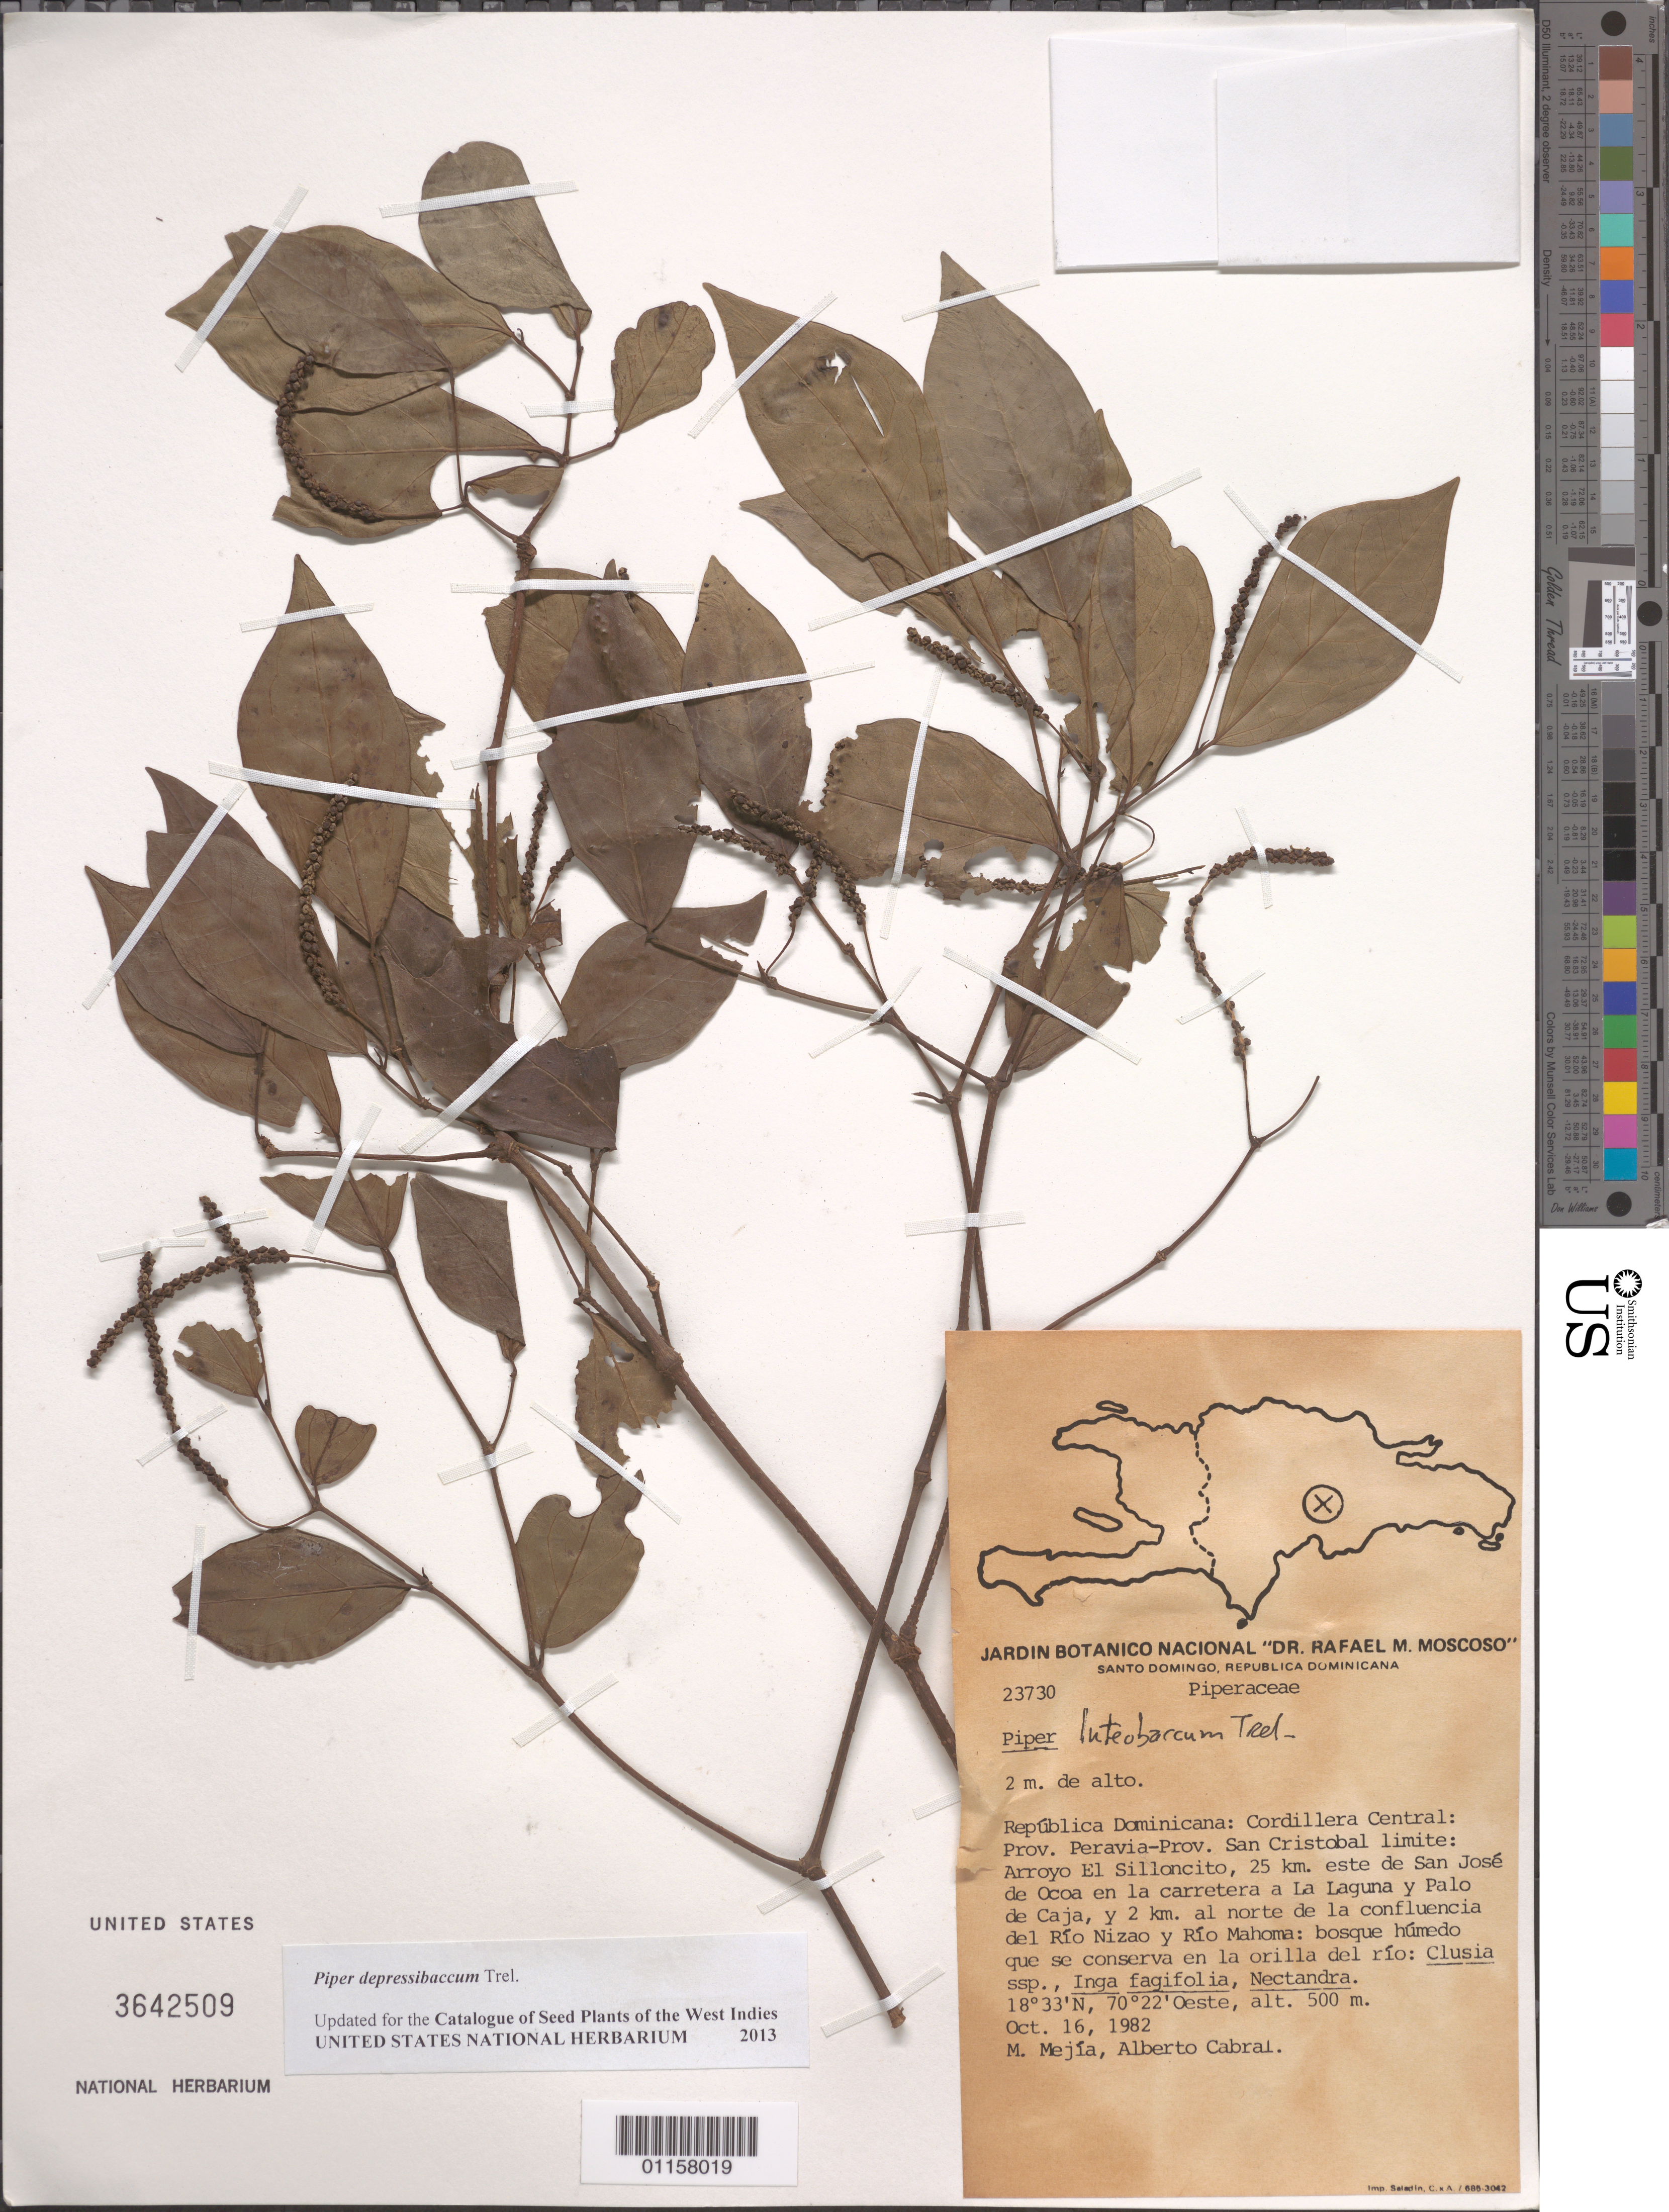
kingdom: Plantae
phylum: Tracheophyta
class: Magnoliopsida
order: Piperales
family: Piperaceae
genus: Piper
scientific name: Piper depressibaccum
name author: Trel.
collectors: M. Mejia & A. Cabral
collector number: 23730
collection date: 1982-10-16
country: Dominican Republic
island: Hispaniola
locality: Prov. Peravia-Prov. San Cristobal limite. Arroyo El silloncito, 25 km este de San José de Ocoa en la carretera a La Laguna y Palo de Caja, y 2 km al norte de la confluencia del Río Nizao y Río Mahoma.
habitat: Bosque húmedo que se conserva en la orilla del río: Clusia ssp., Inga fagifolia, Nectandra.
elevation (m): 500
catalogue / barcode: US 3642509